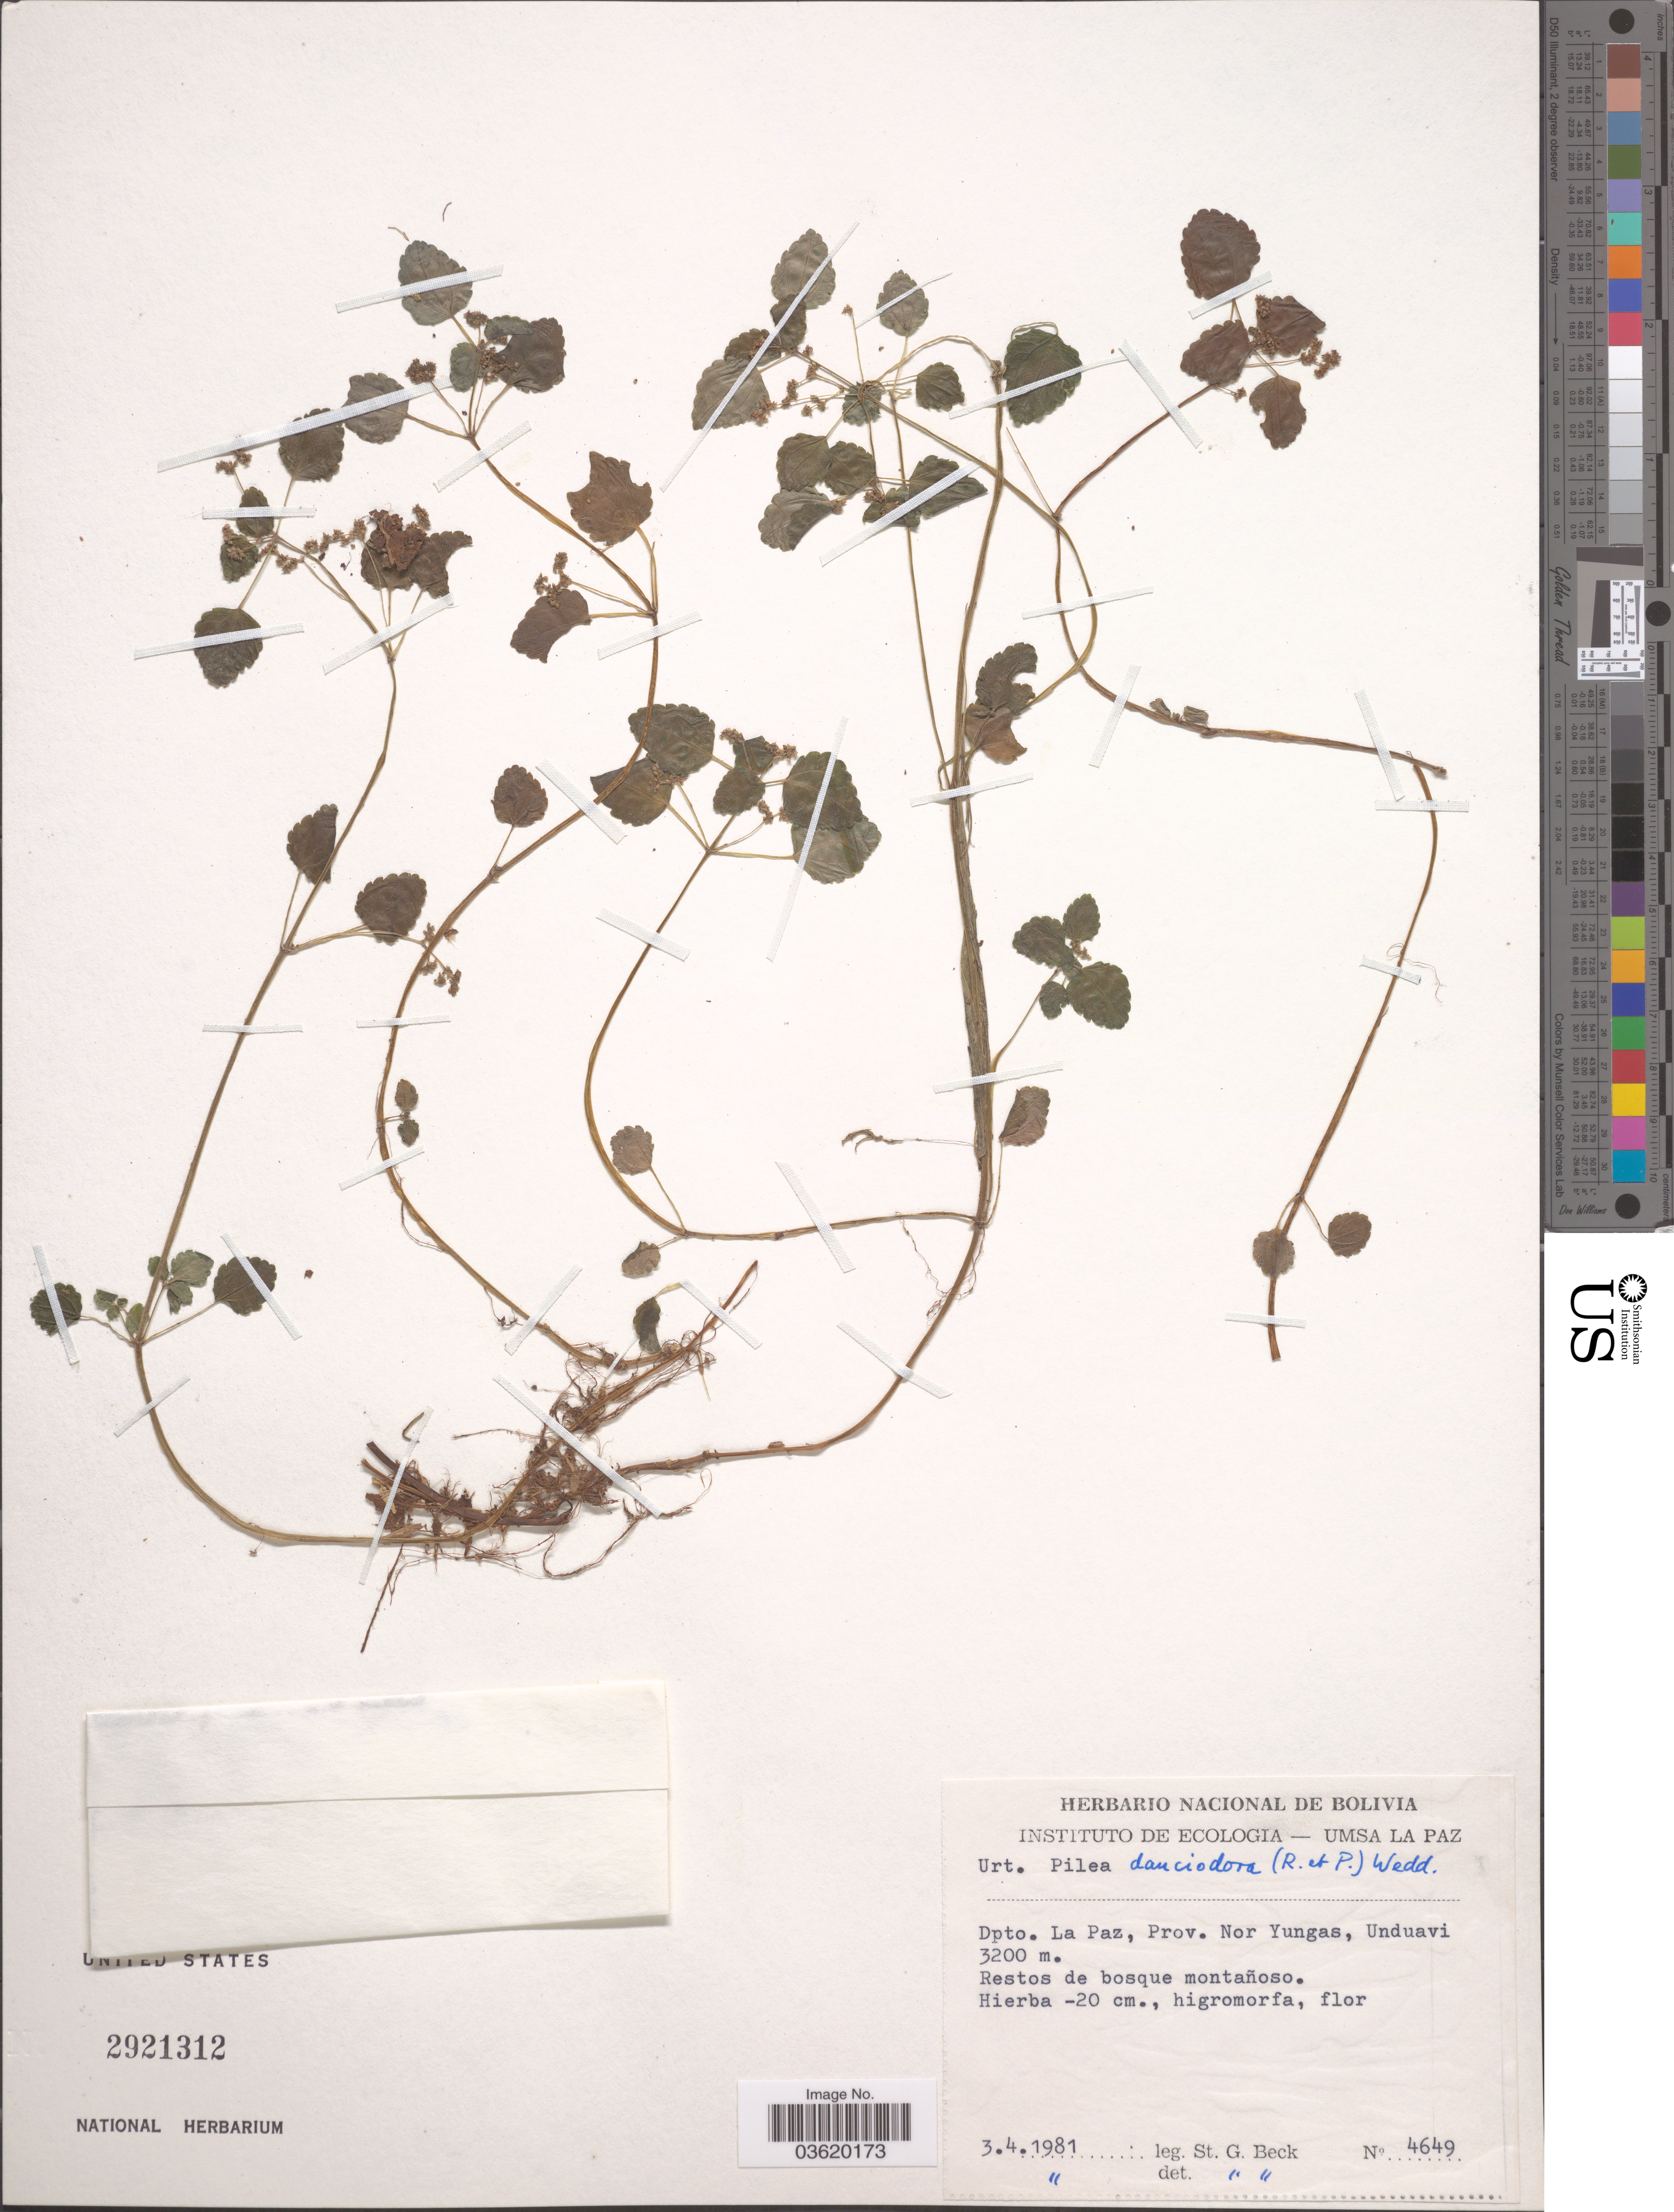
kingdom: Plantae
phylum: Tracheophyta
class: Magnoliopsida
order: Rosales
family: Urticaceae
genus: Pilea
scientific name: Pilea dauciodora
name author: Pav. ex Wedd.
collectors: S. G. Beck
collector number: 4649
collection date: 1981-04-03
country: Bolivia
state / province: La Paz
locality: Dpto. La Paz, Prov. Nor Yungas, Unduavi.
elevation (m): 3200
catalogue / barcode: US 2921312